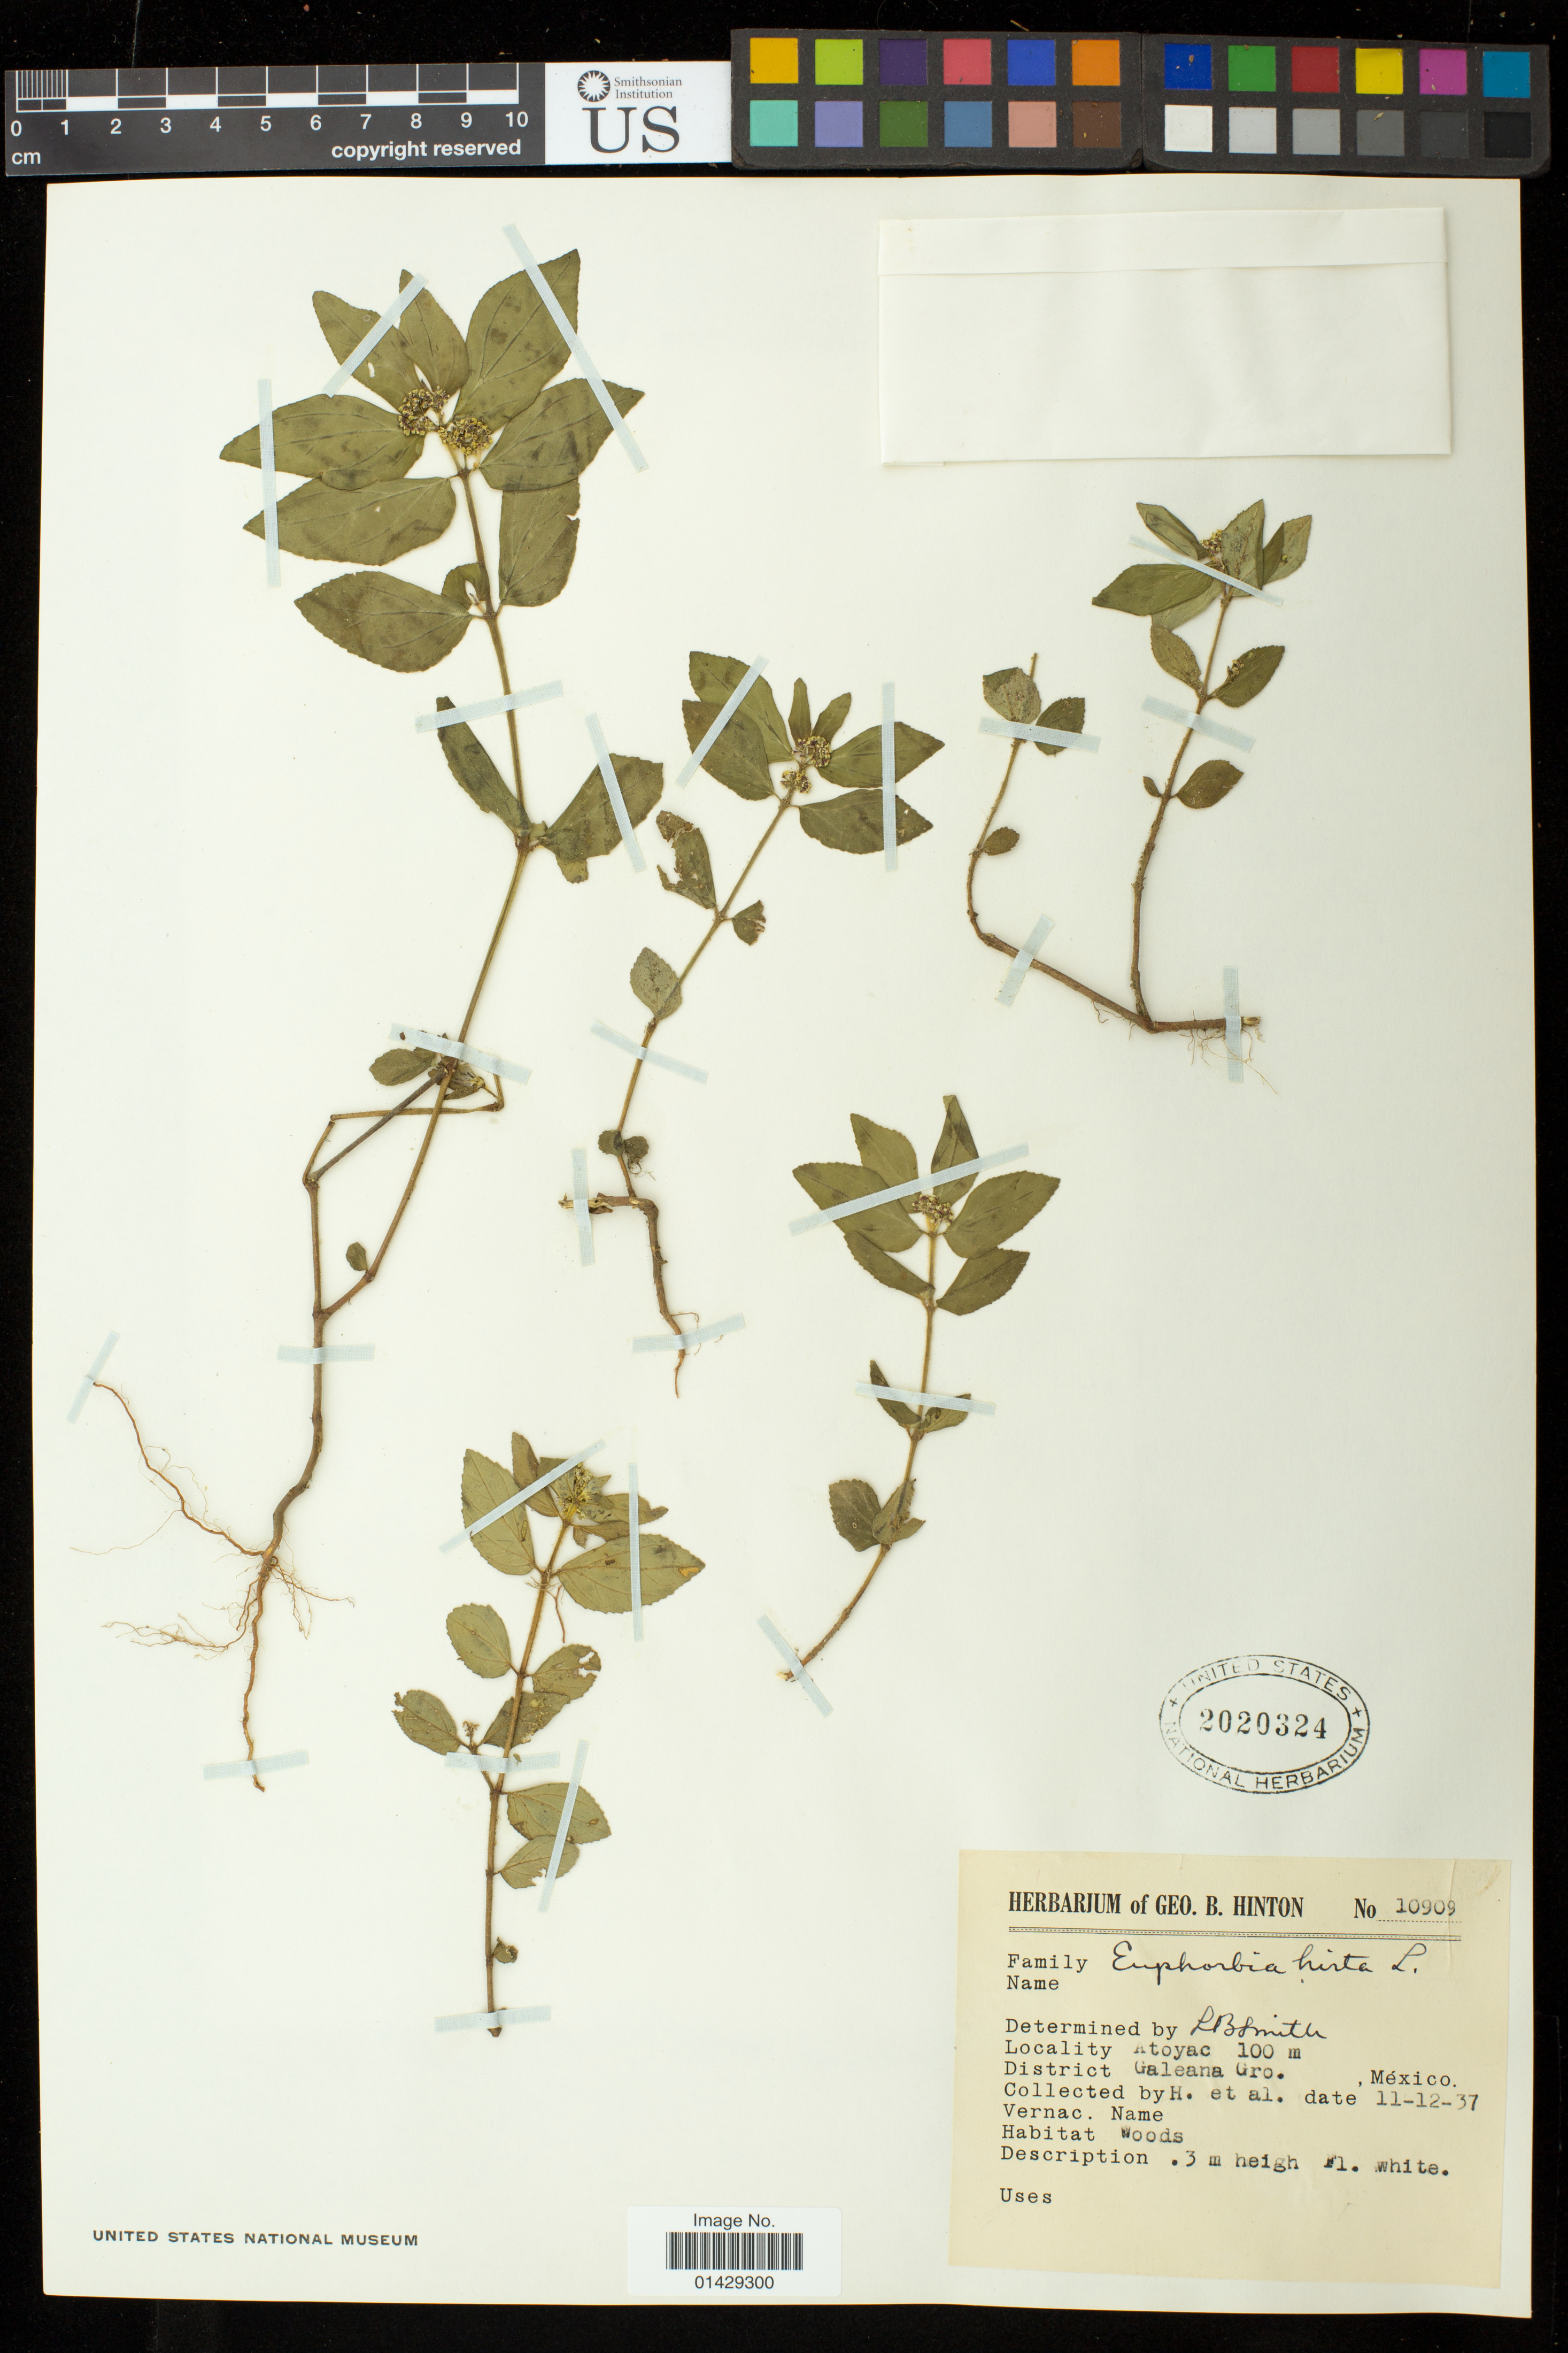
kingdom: Plantae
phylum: Tracheophyta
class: Magnoliopsida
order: Malpighiales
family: Euphorbiaceae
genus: Euphorbia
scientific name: Euphorbia hirta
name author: L.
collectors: G. B. Hinton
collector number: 10909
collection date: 1937-11-12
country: Mexico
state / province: Guerrero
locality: Atoyac, Galeana Gro. [Guerrero]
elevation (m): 100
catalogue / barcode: US 2020324